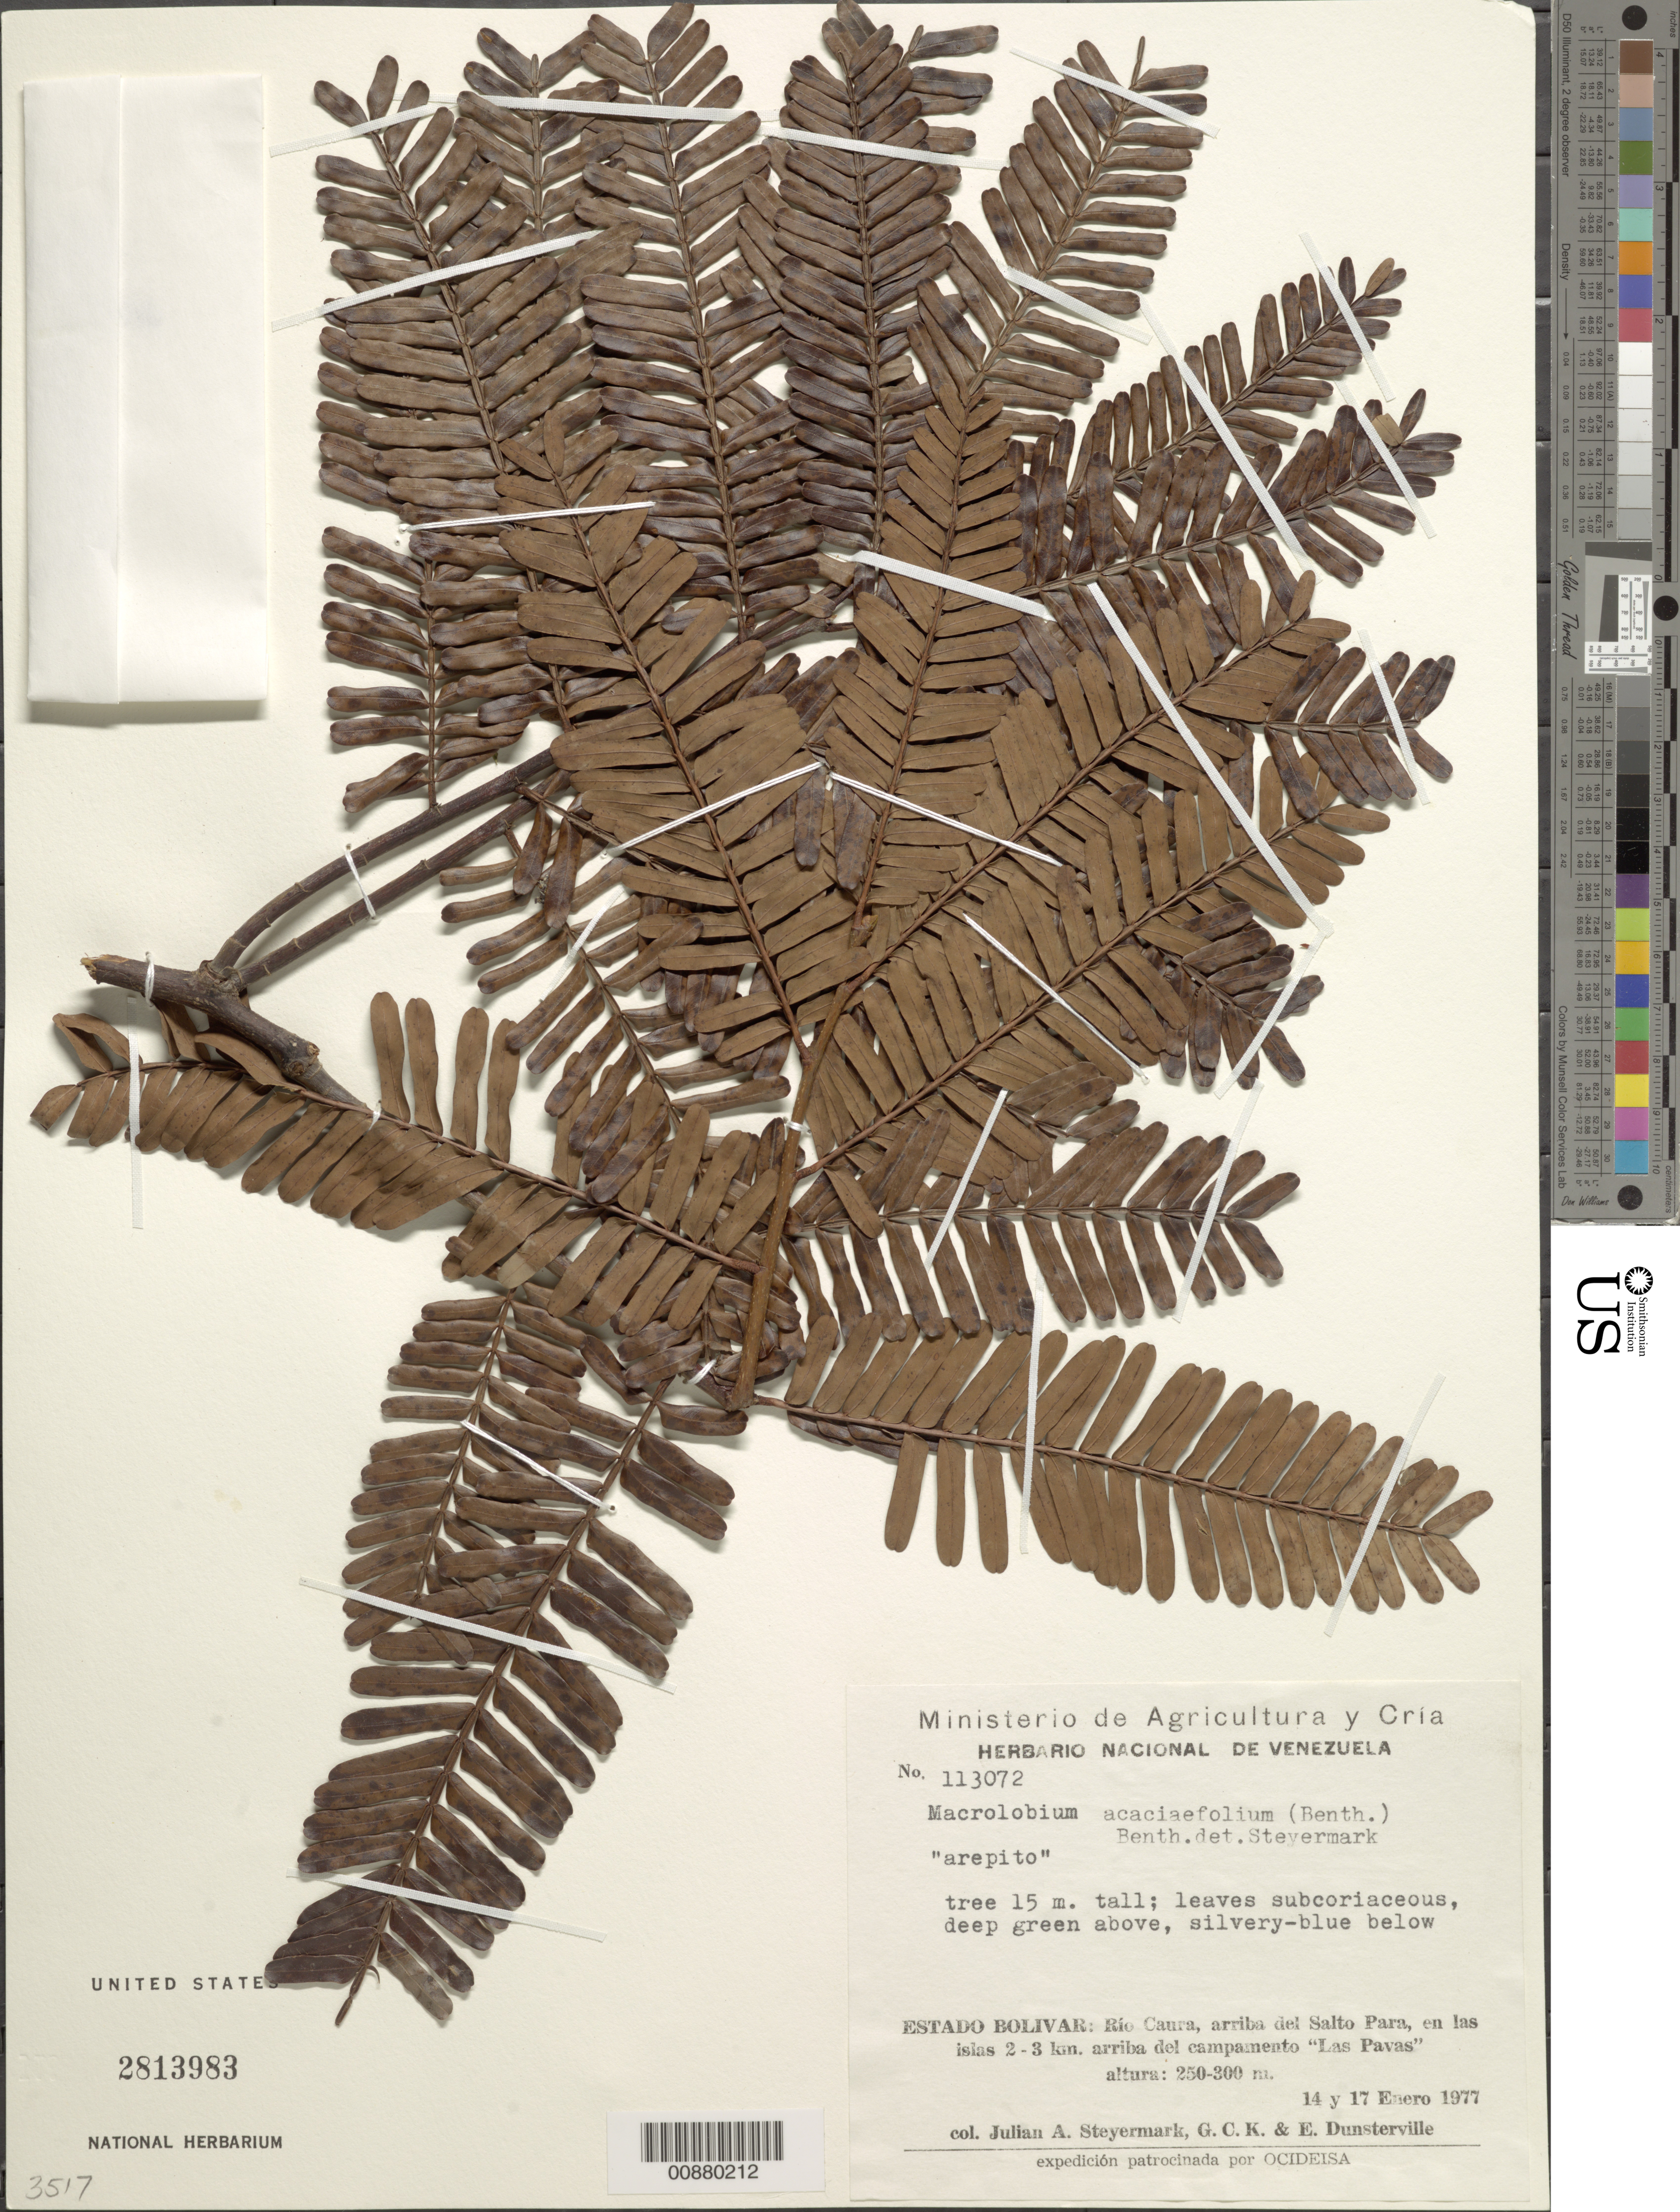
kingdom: Plantae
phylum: Tracheophyta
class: Magnoliopsida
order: Fabales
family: Fabaceae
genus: Macrolobium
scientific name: Macrolobium acaciifolium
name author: (Benth.) Benth.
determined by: Steyermark, Julian A., (VEN)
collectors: J. Steyermark, G. C. K. Dunsterville & E. Dunsterville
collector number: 113072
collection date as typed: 14-Jan-77 to 17-Jan-77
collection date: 1977-01-14/1977-01-17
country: Venezuela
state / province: Bolívar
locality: Río Caura, arriba del Salto Para, en las islas 2-3 km arriba del campamento "Las Pavas"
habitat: Islas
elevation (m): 250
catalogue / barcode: US 2813983